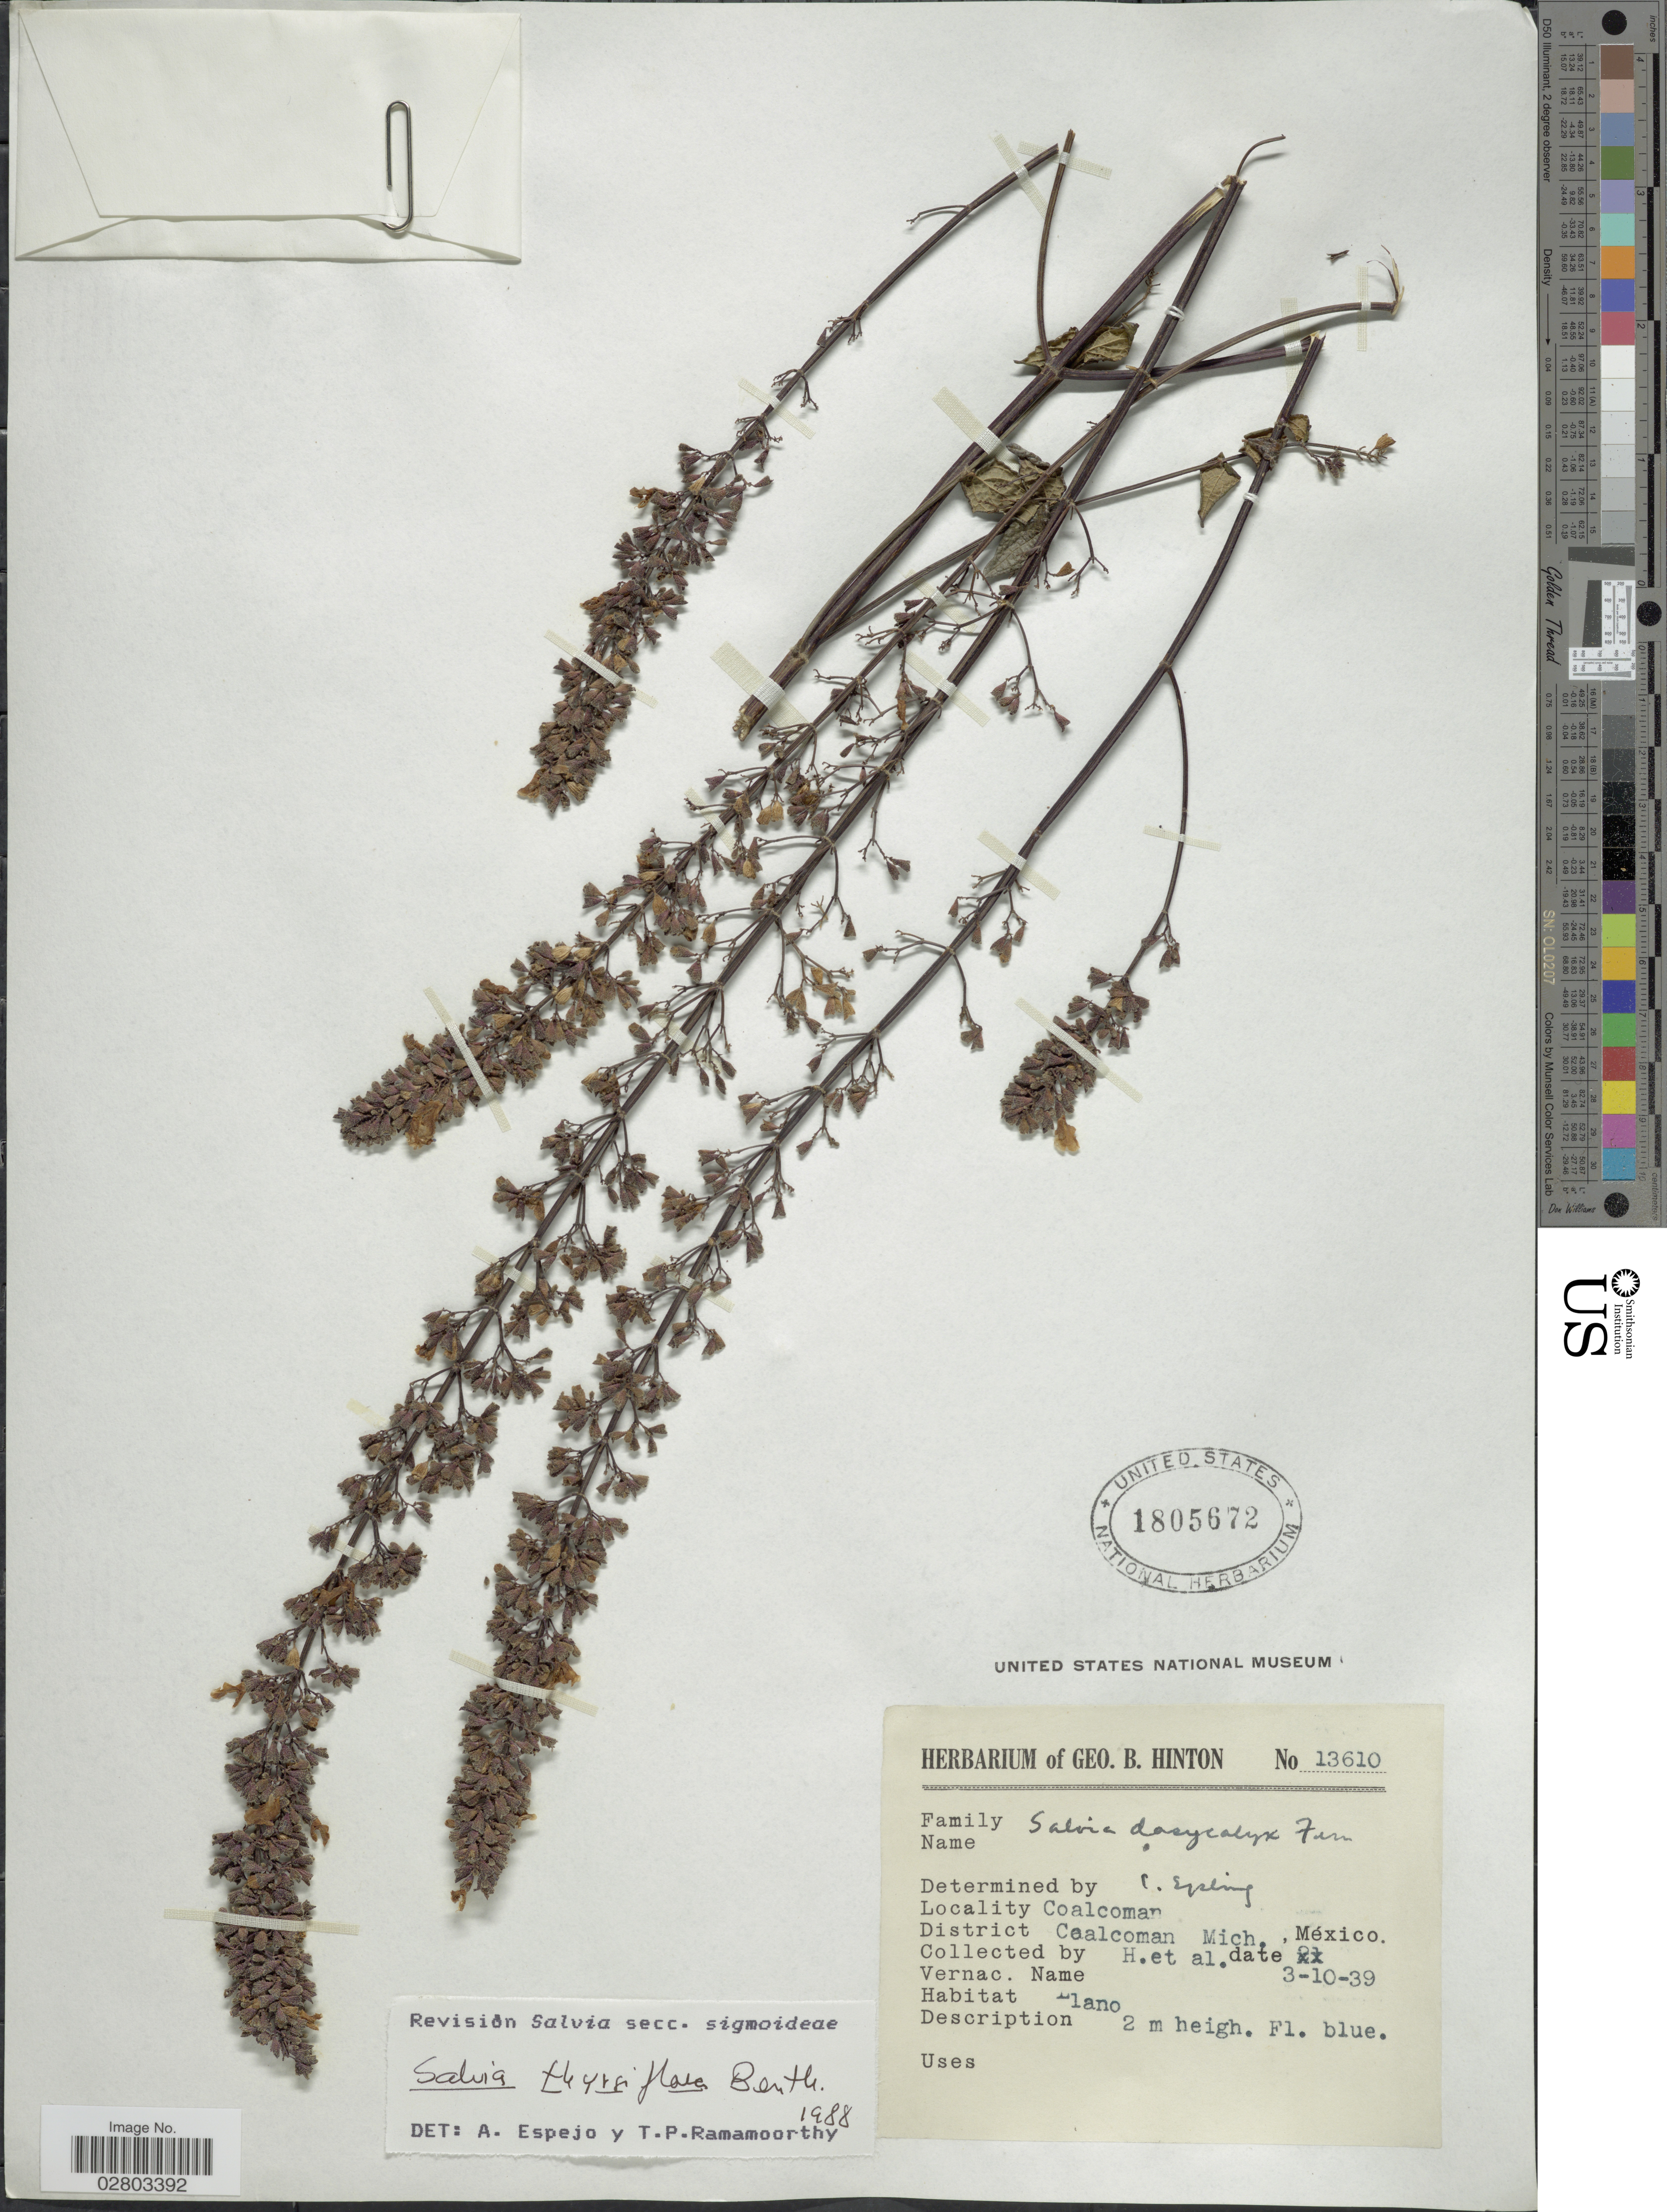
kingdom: Plantae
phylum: Tracheophyta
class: Magnoliopsida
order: Lamiales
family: Lamiaceae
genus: Salvia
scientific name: Salvia thyrsiflora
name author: Benth.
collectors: G. B. Hinton & et al.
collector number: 13610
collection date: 1939-10-03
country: Mexico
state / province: Michoacán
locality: Coalcoman, District Coalcoman, Mich.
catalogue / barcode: US 1805672